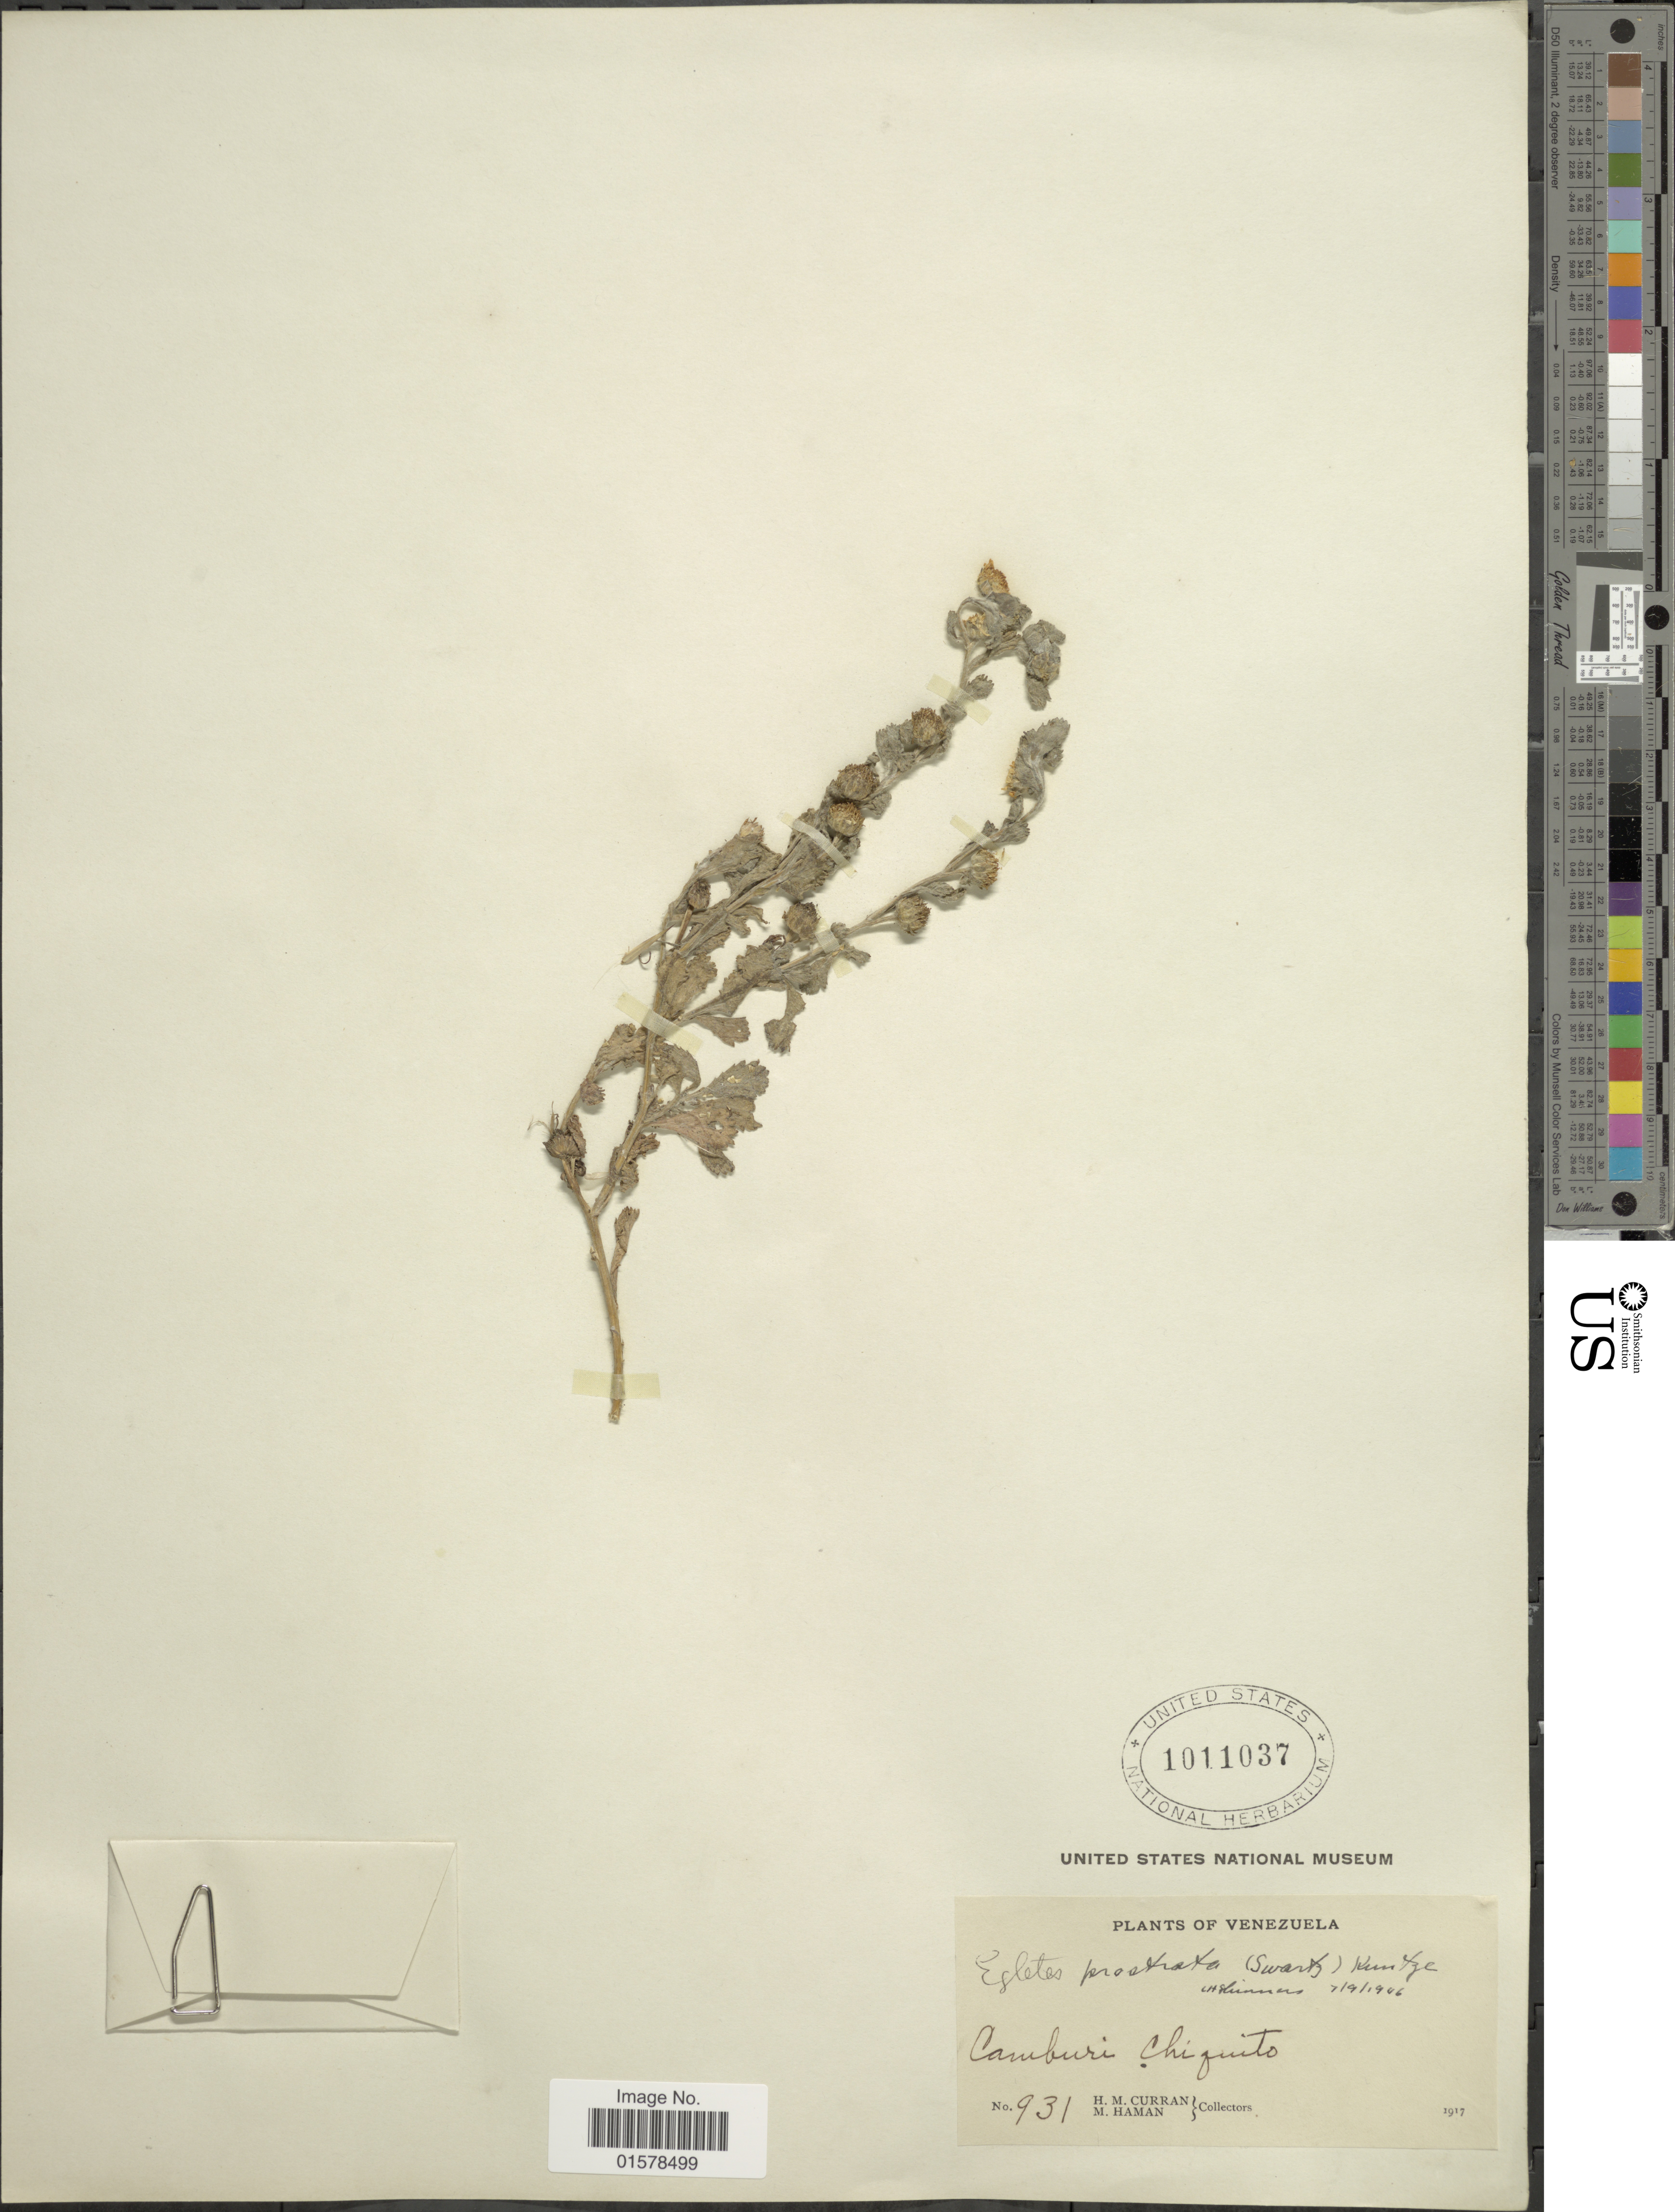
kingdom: Plantae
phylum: Tracheophyta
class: Magnoliopsida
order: Asterales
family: Asteraceae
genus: Egletes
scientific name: Egletes prostrata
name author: (Sw.) Kuntze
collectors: H. M. Curran & M. Haman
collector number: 931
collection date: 1917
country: Venezuela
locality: Camburi Chuguito. Venezuela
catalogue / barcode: US 1011037